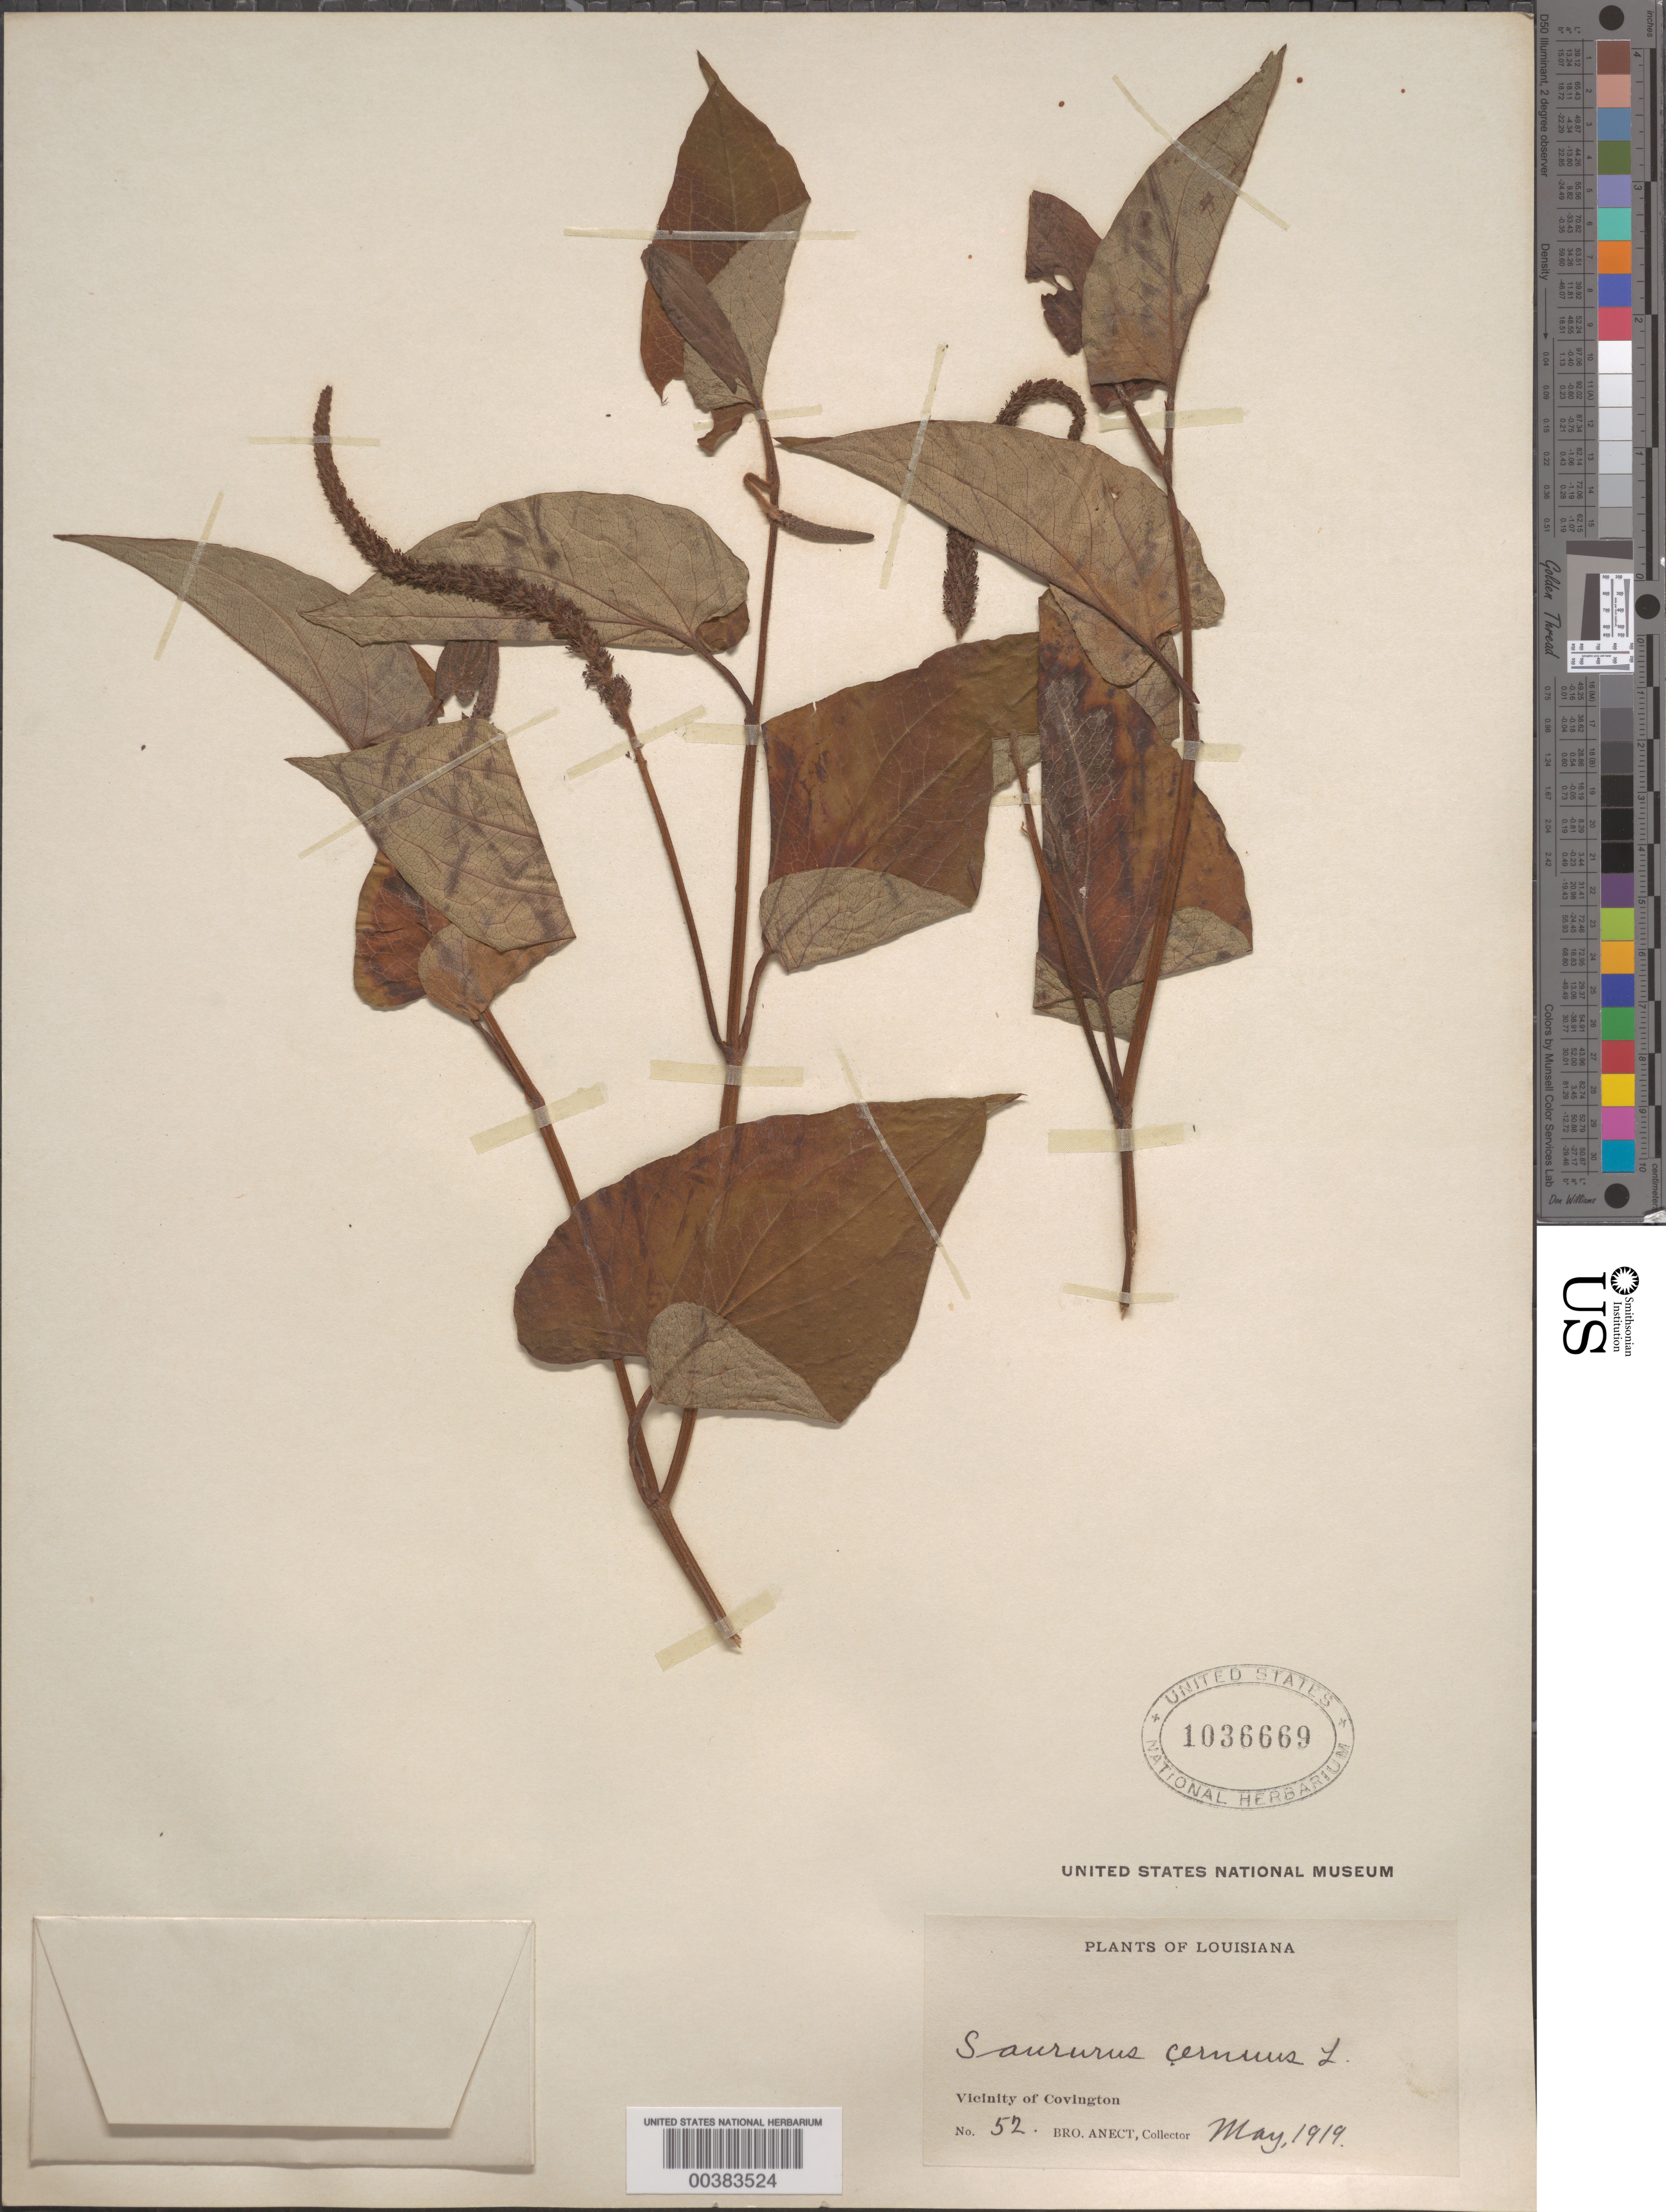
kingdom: Plantae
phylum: Tracheophyta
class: Magnoliopsida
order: Piperales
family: Saururaceae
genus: Saururus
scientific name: Saururus cernuus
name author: L.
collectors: B. Anect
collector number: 52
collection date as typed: May 1919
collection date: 1919-05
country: United States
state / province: Louisiana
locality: Covington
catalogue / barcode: US 1036669